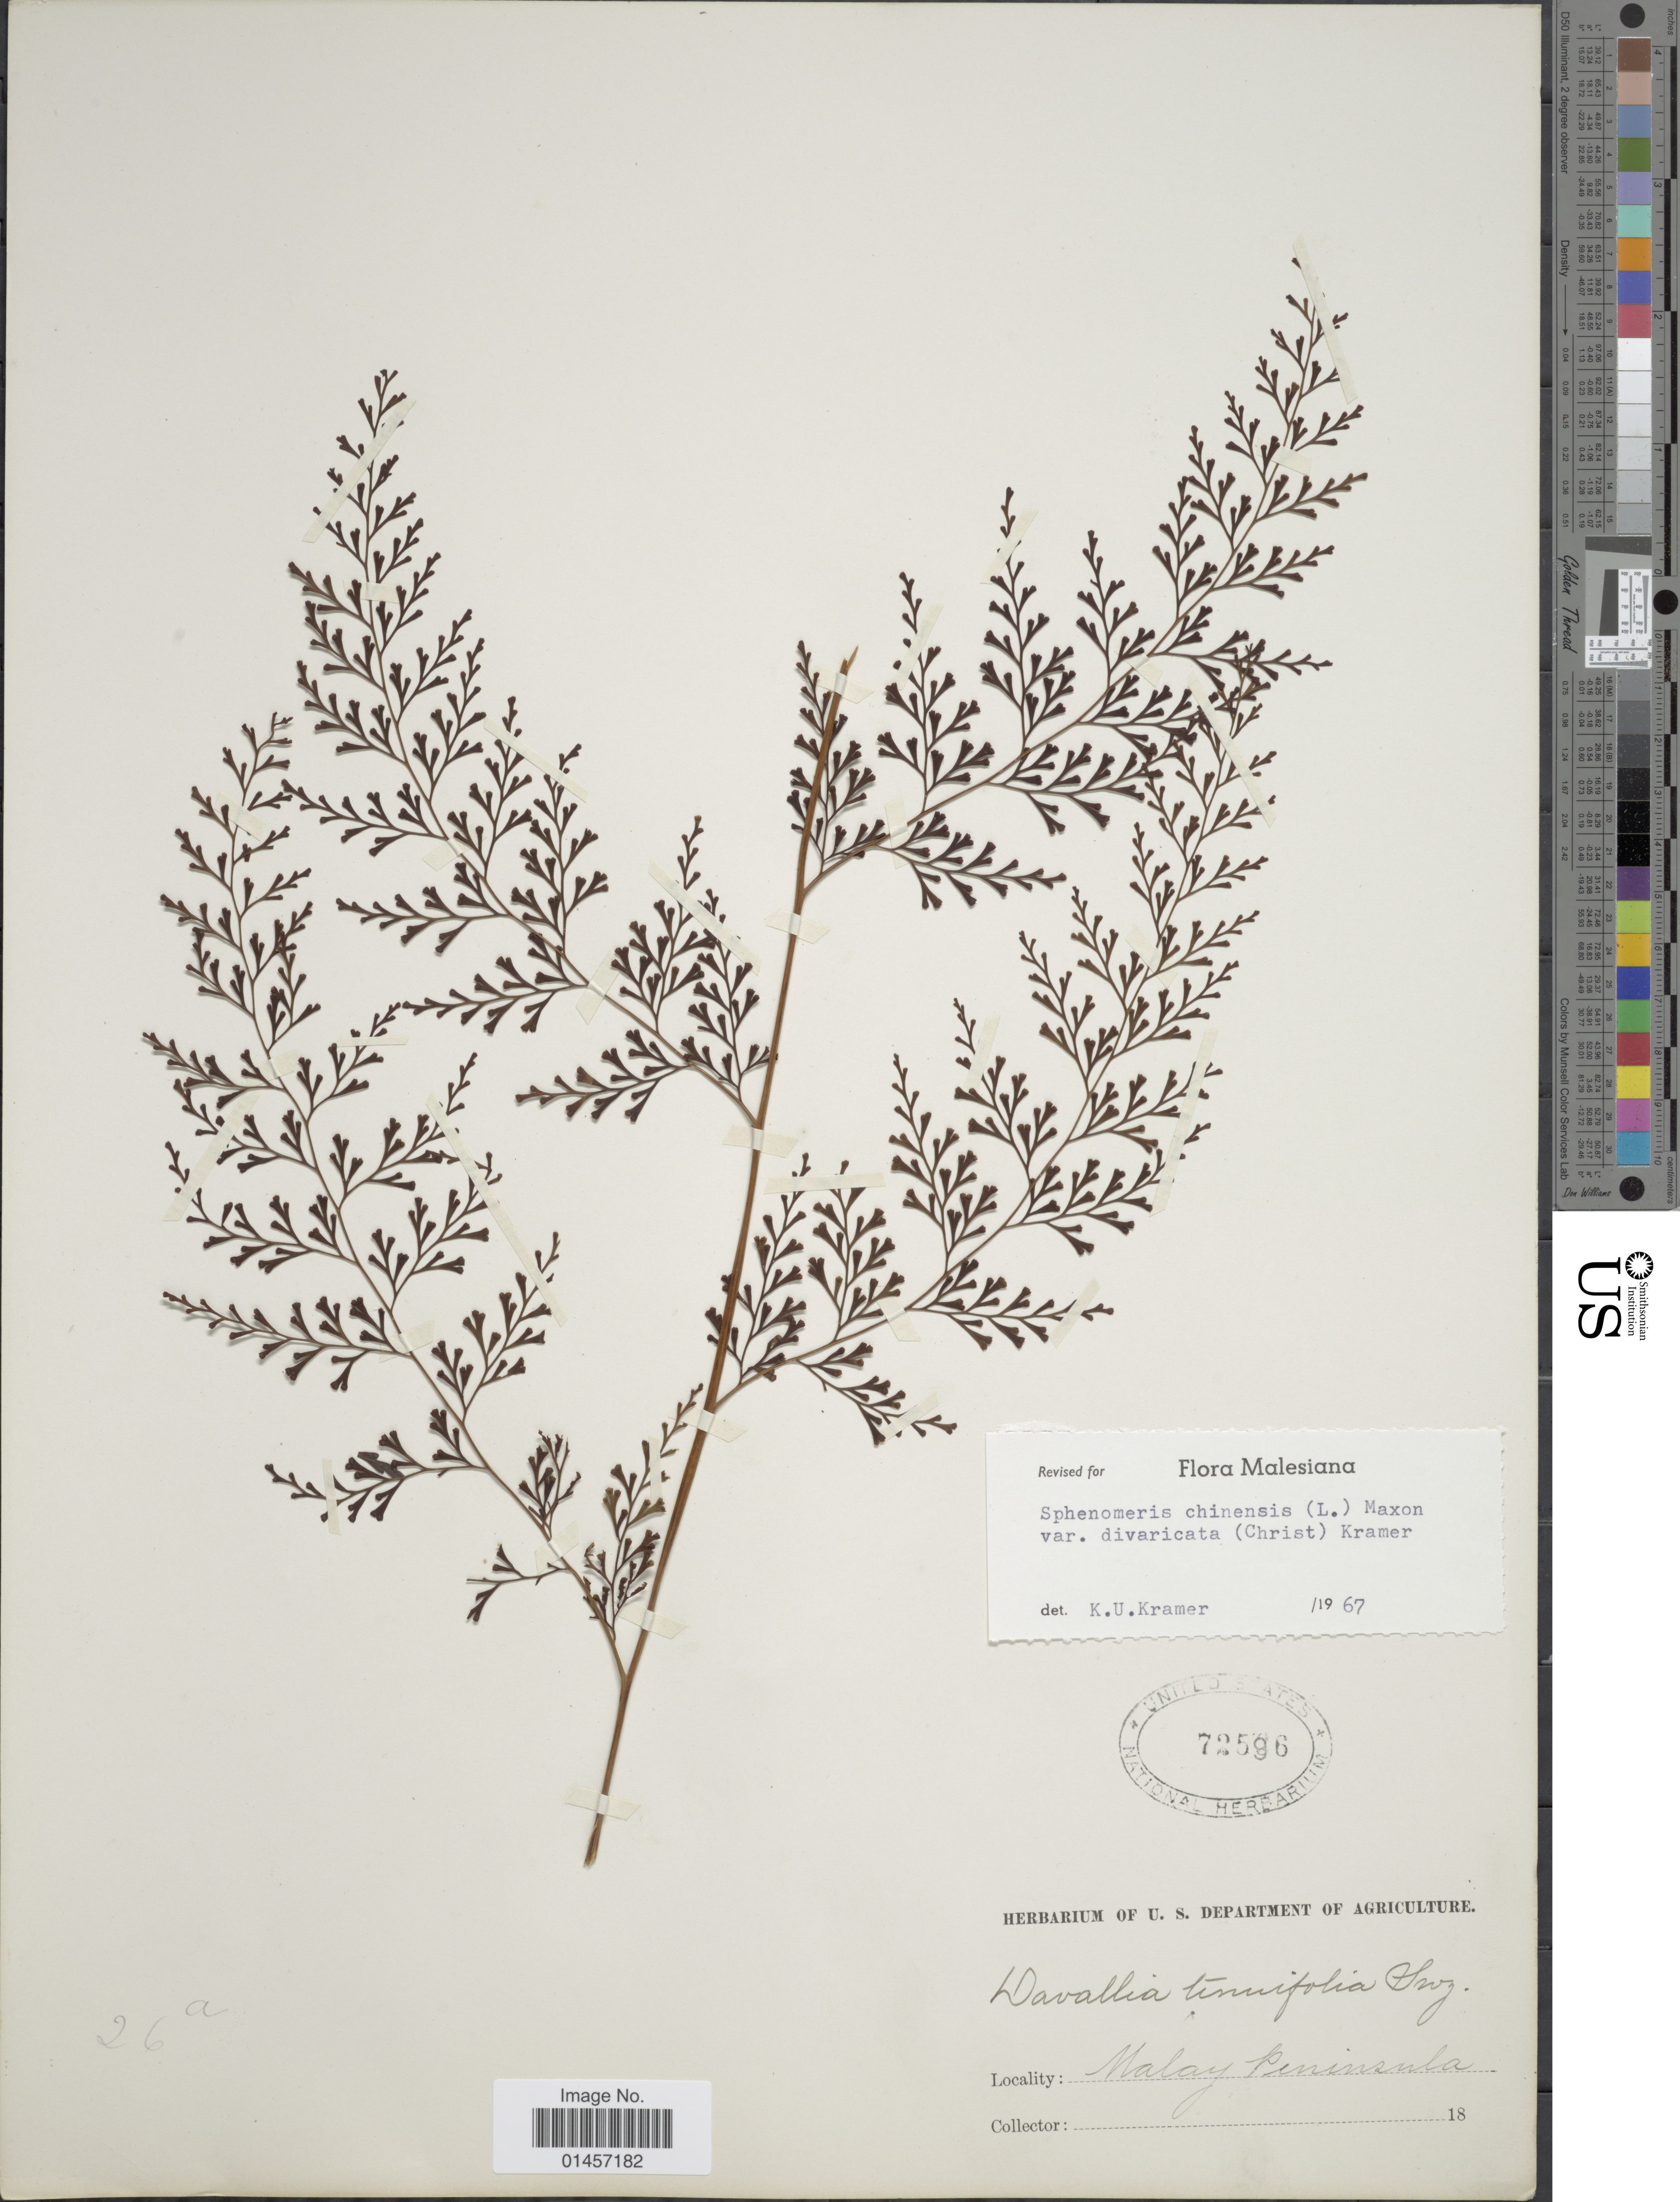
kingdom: Plantae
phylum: Tracheophyta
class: Polypodiopsida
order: Polypodiales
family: Lindsaeaceae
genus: Sphenomeris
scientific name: Sphenomeris chinensis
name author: (L.) Maxon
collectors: Facchini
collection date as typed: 18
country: Malaysia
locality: Malay Peninsula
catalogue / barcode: US 72596